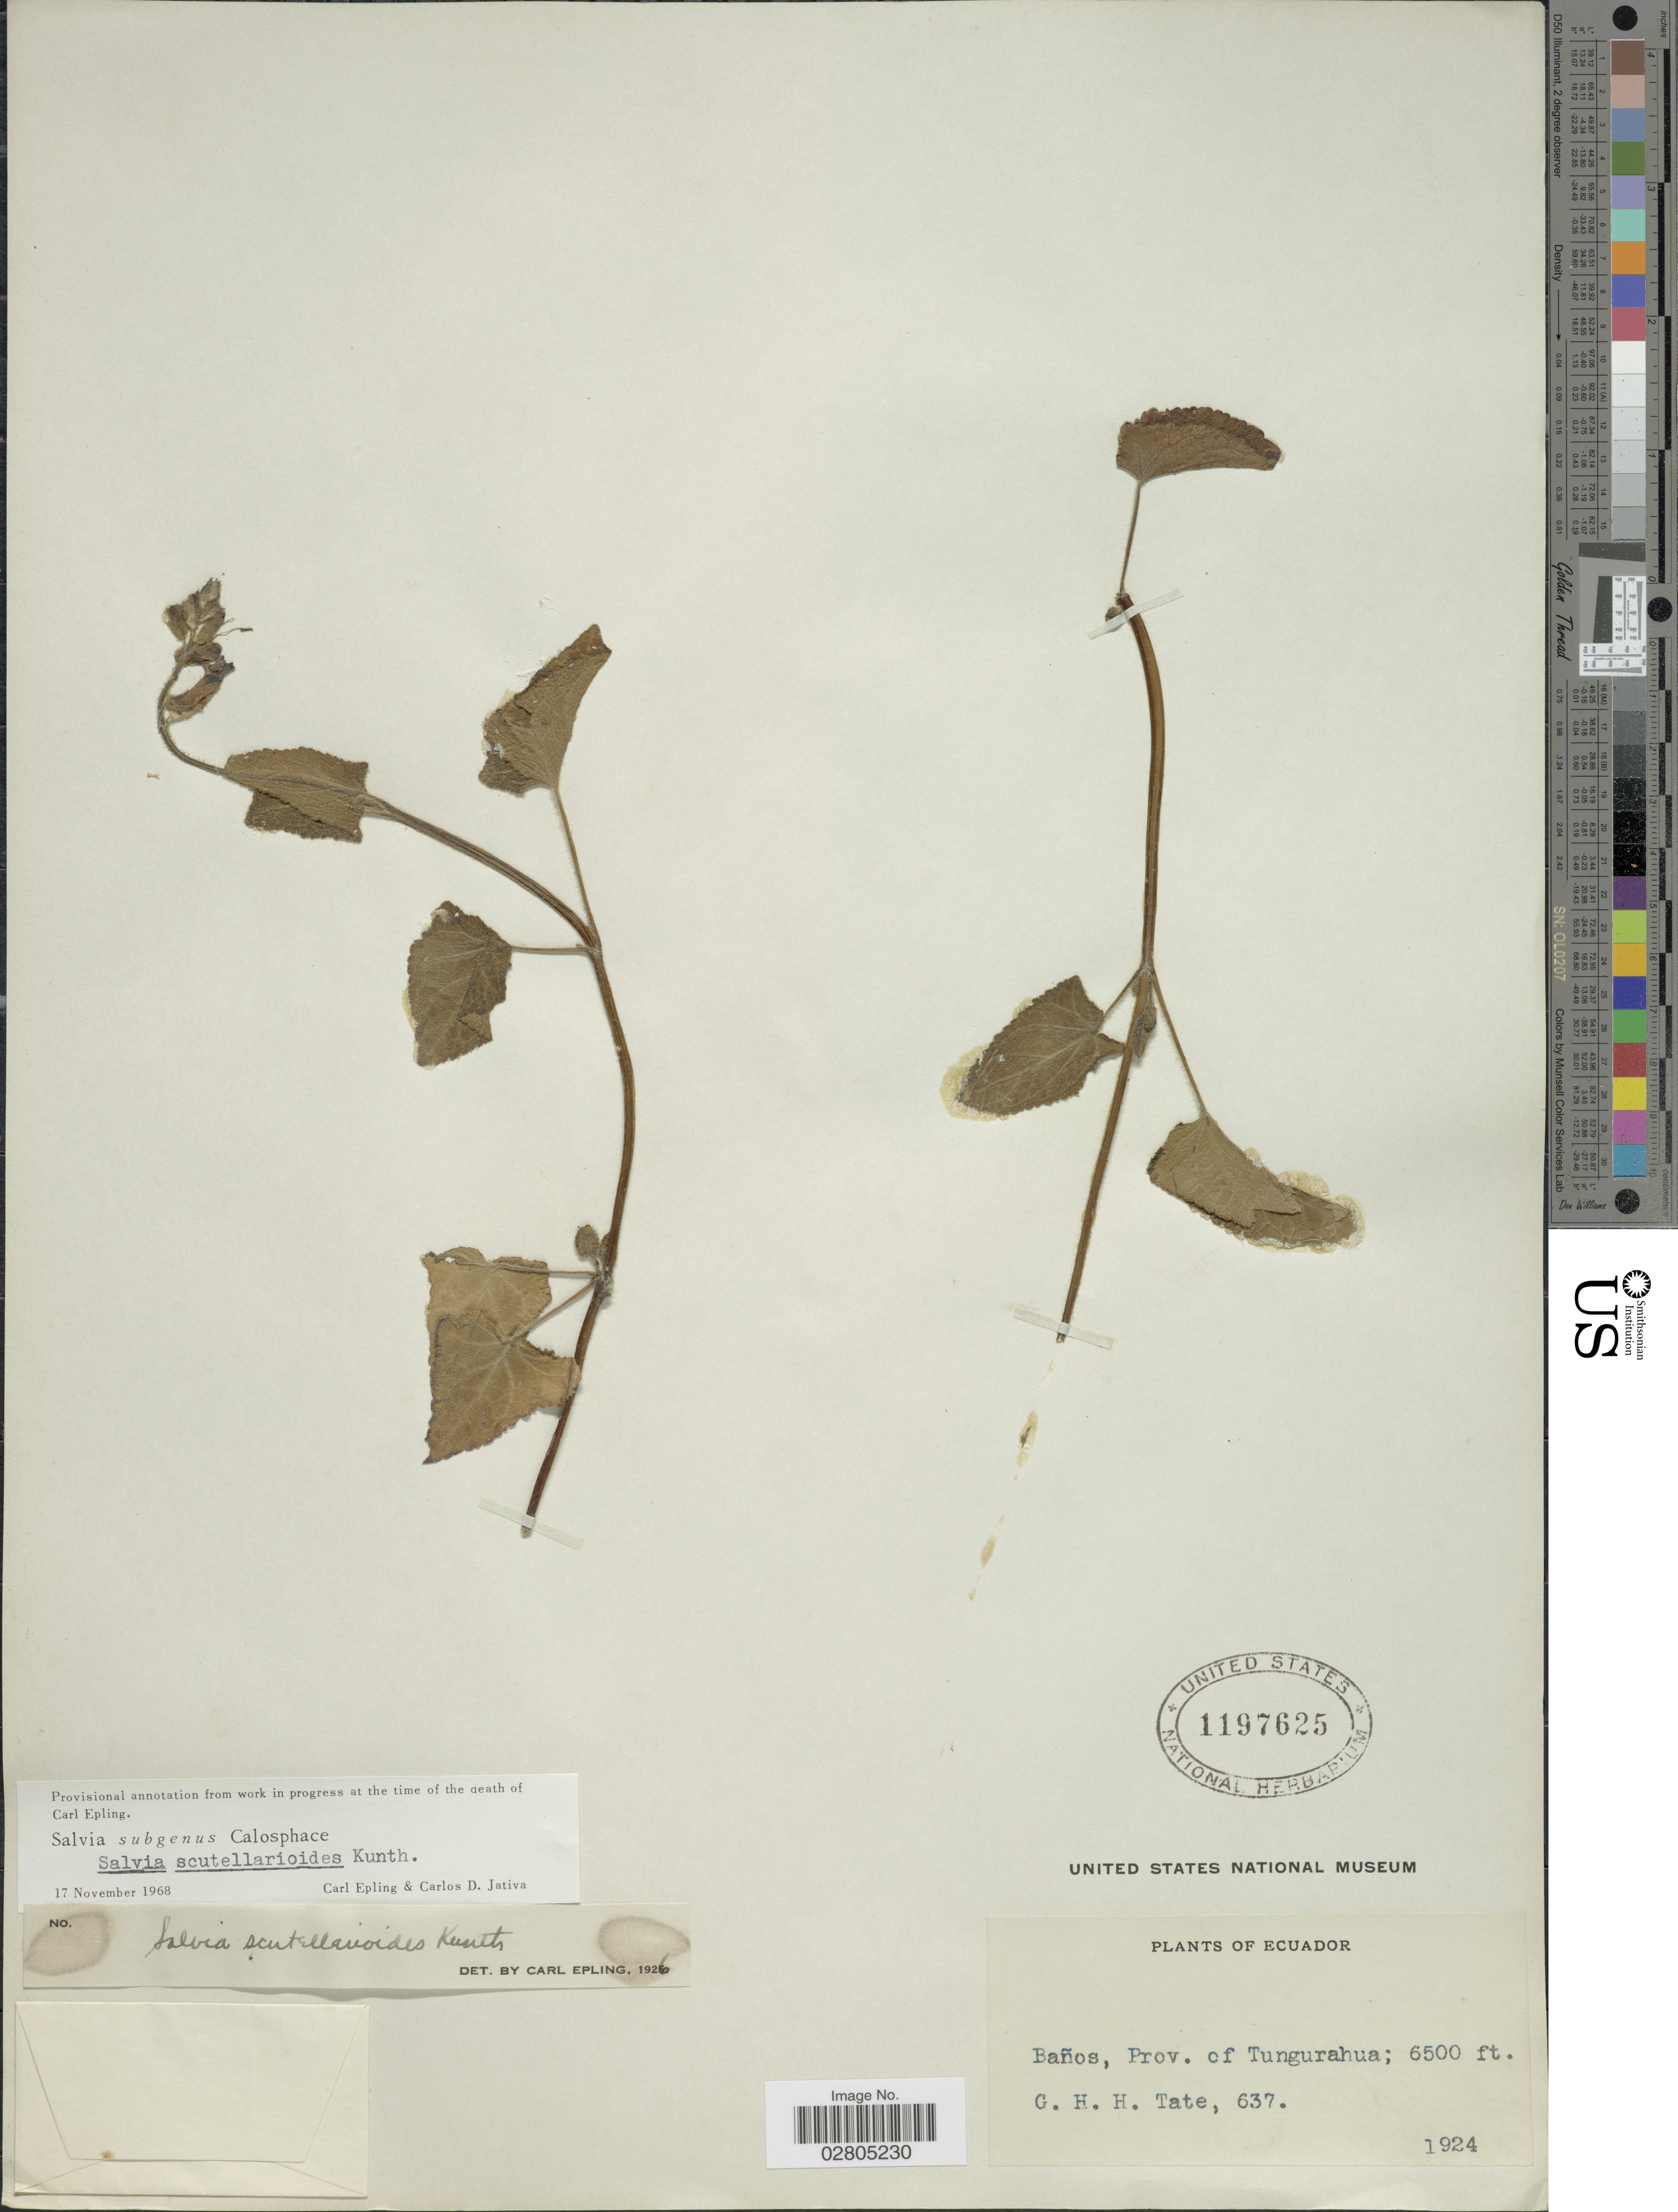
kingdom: Plantae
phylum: Tracheophyta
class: Magnoliopsida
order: Lamiales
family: Lamiaceae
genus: Salvia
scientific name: Salvia scutellarioides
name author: Kunth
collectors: G. H. H.Tate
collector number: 637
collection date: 1924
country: Ecuador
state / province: Tungurahua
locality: Baños.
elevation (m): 1981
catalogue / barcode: US 1197625